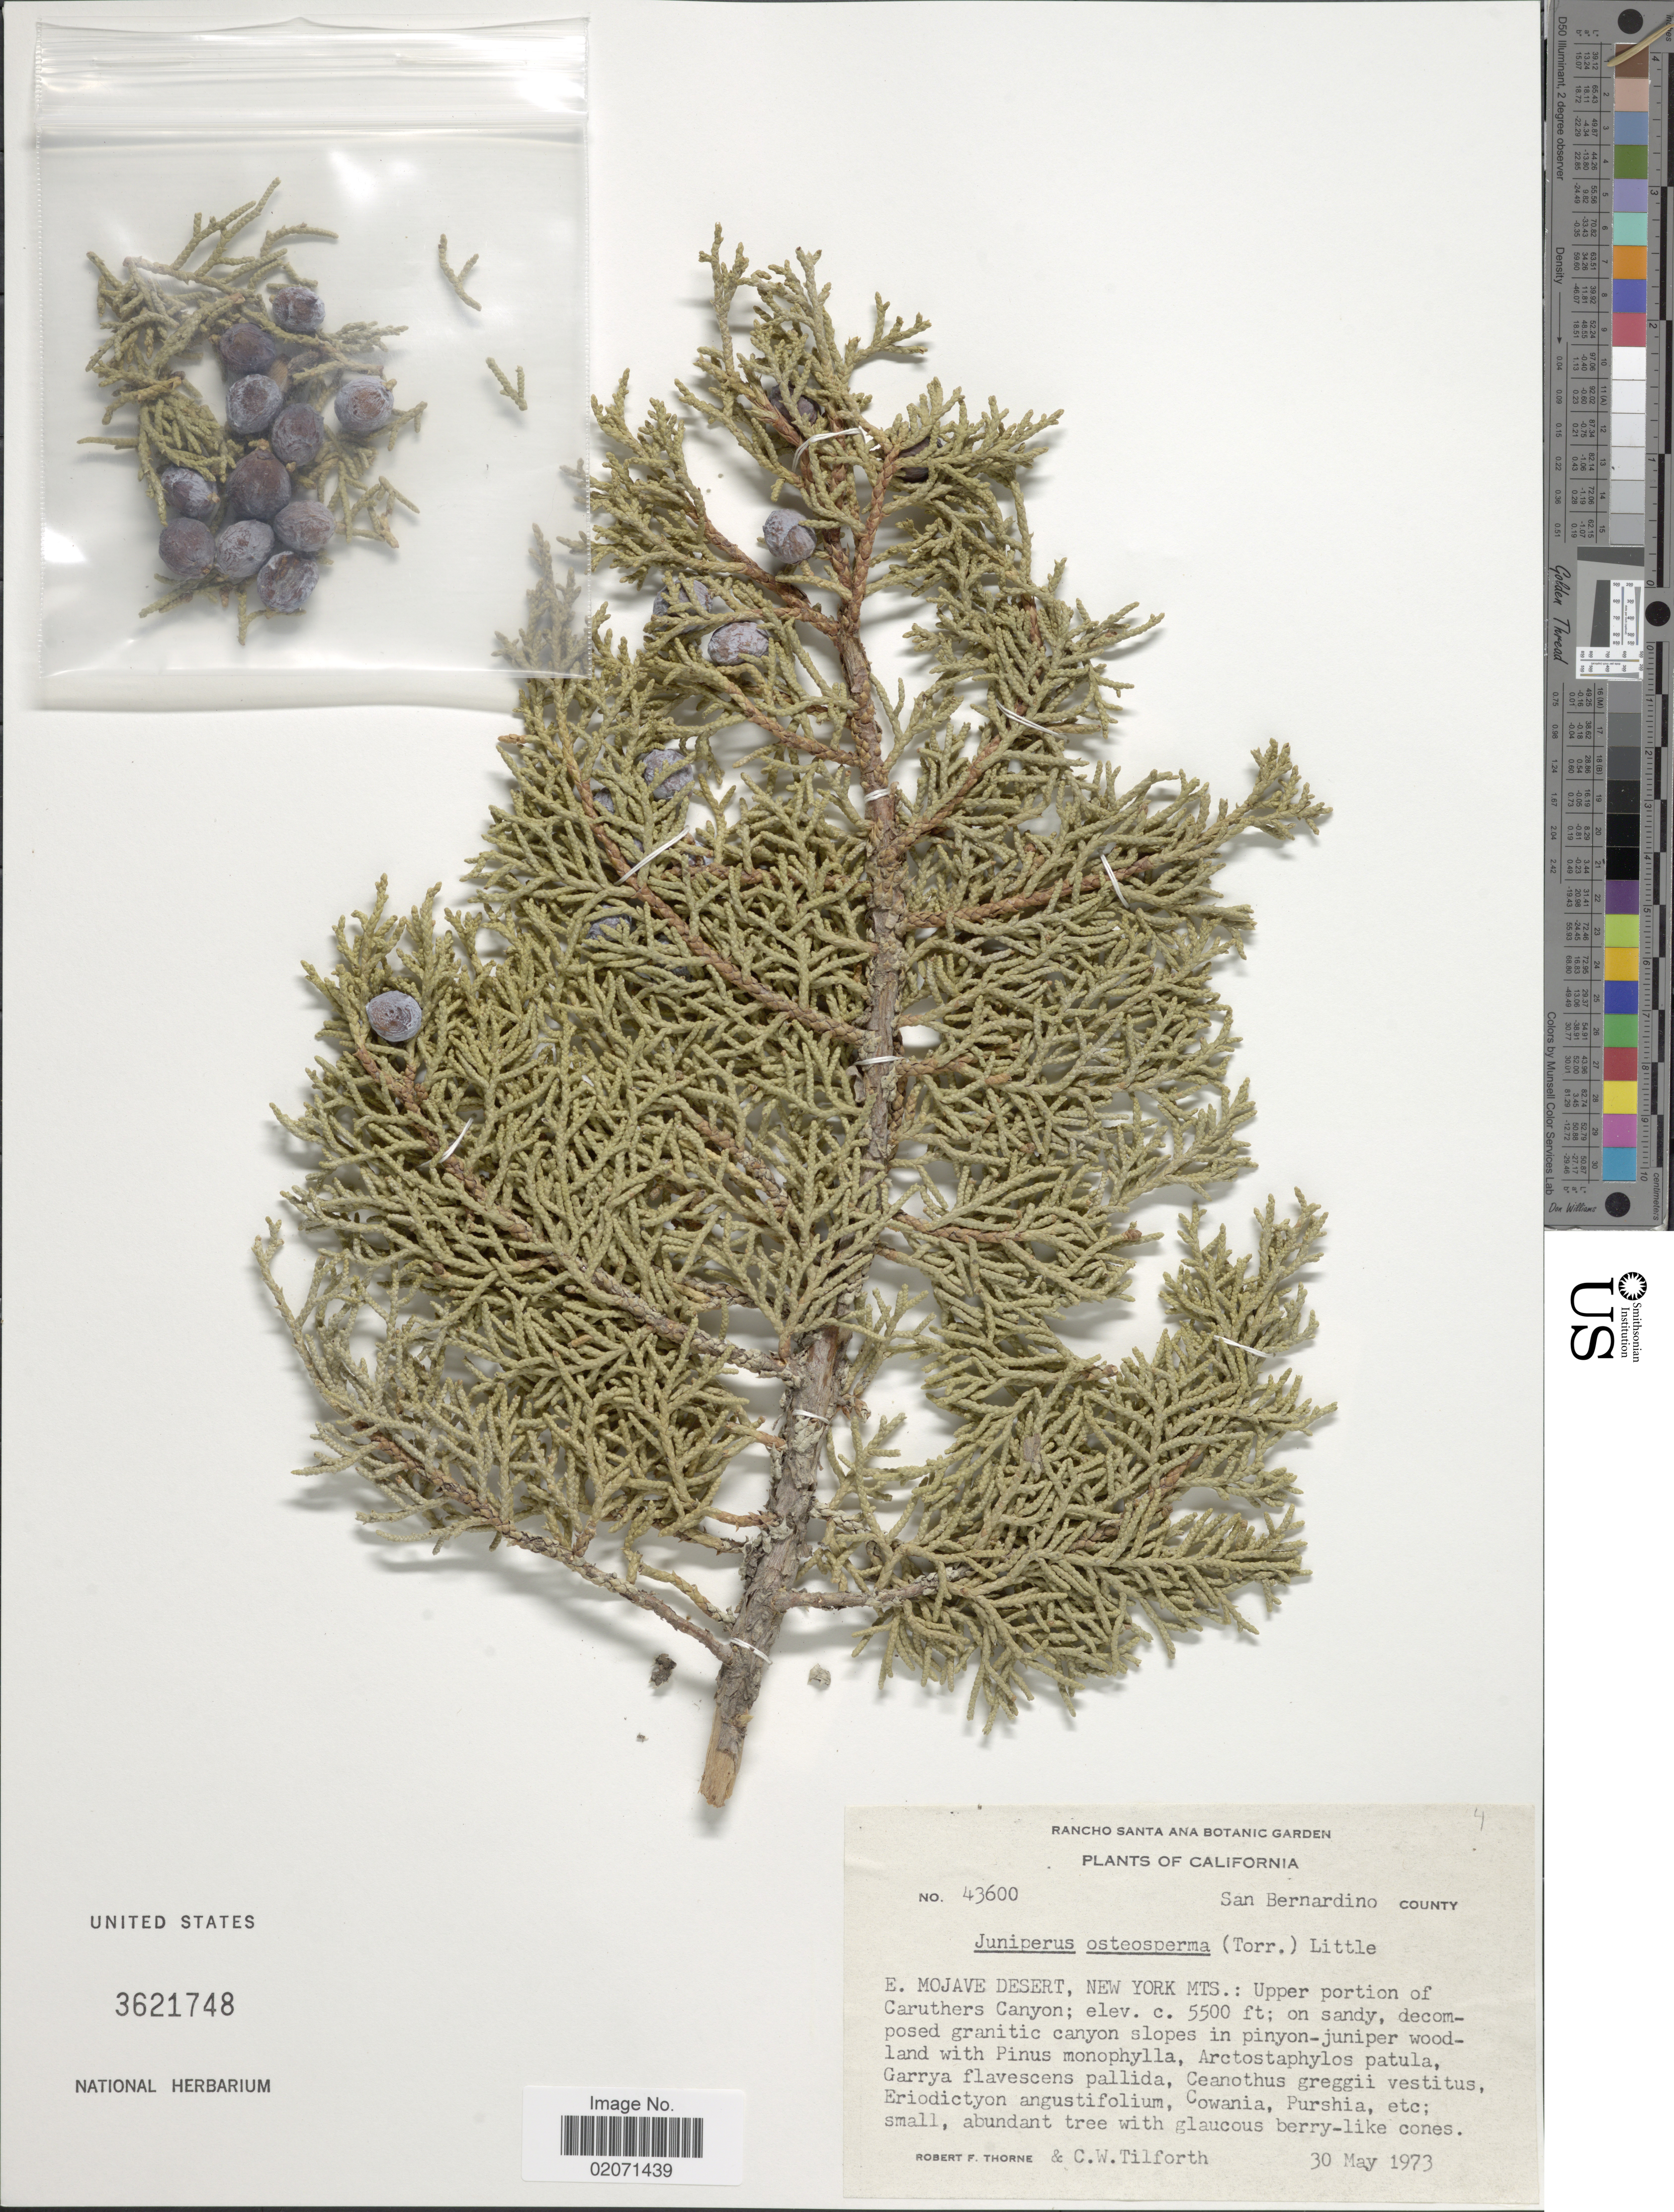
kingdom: Plantae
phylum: Tracheophyta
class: Pinopsida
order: Pinales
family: Cupressaceae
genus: Juniperus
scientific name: Juniperus osteosperma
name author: (Torr.) Little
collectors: R. F. Thorne & C. Tilforth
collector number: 43600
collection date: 1973-05-30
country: United States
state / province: California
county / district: San Bernardino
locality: San Bernardino County. E. Mojave Desert, New York Mts.: Upper portion of Caruthers Canyon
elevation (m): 1676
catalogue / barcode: US 3621748